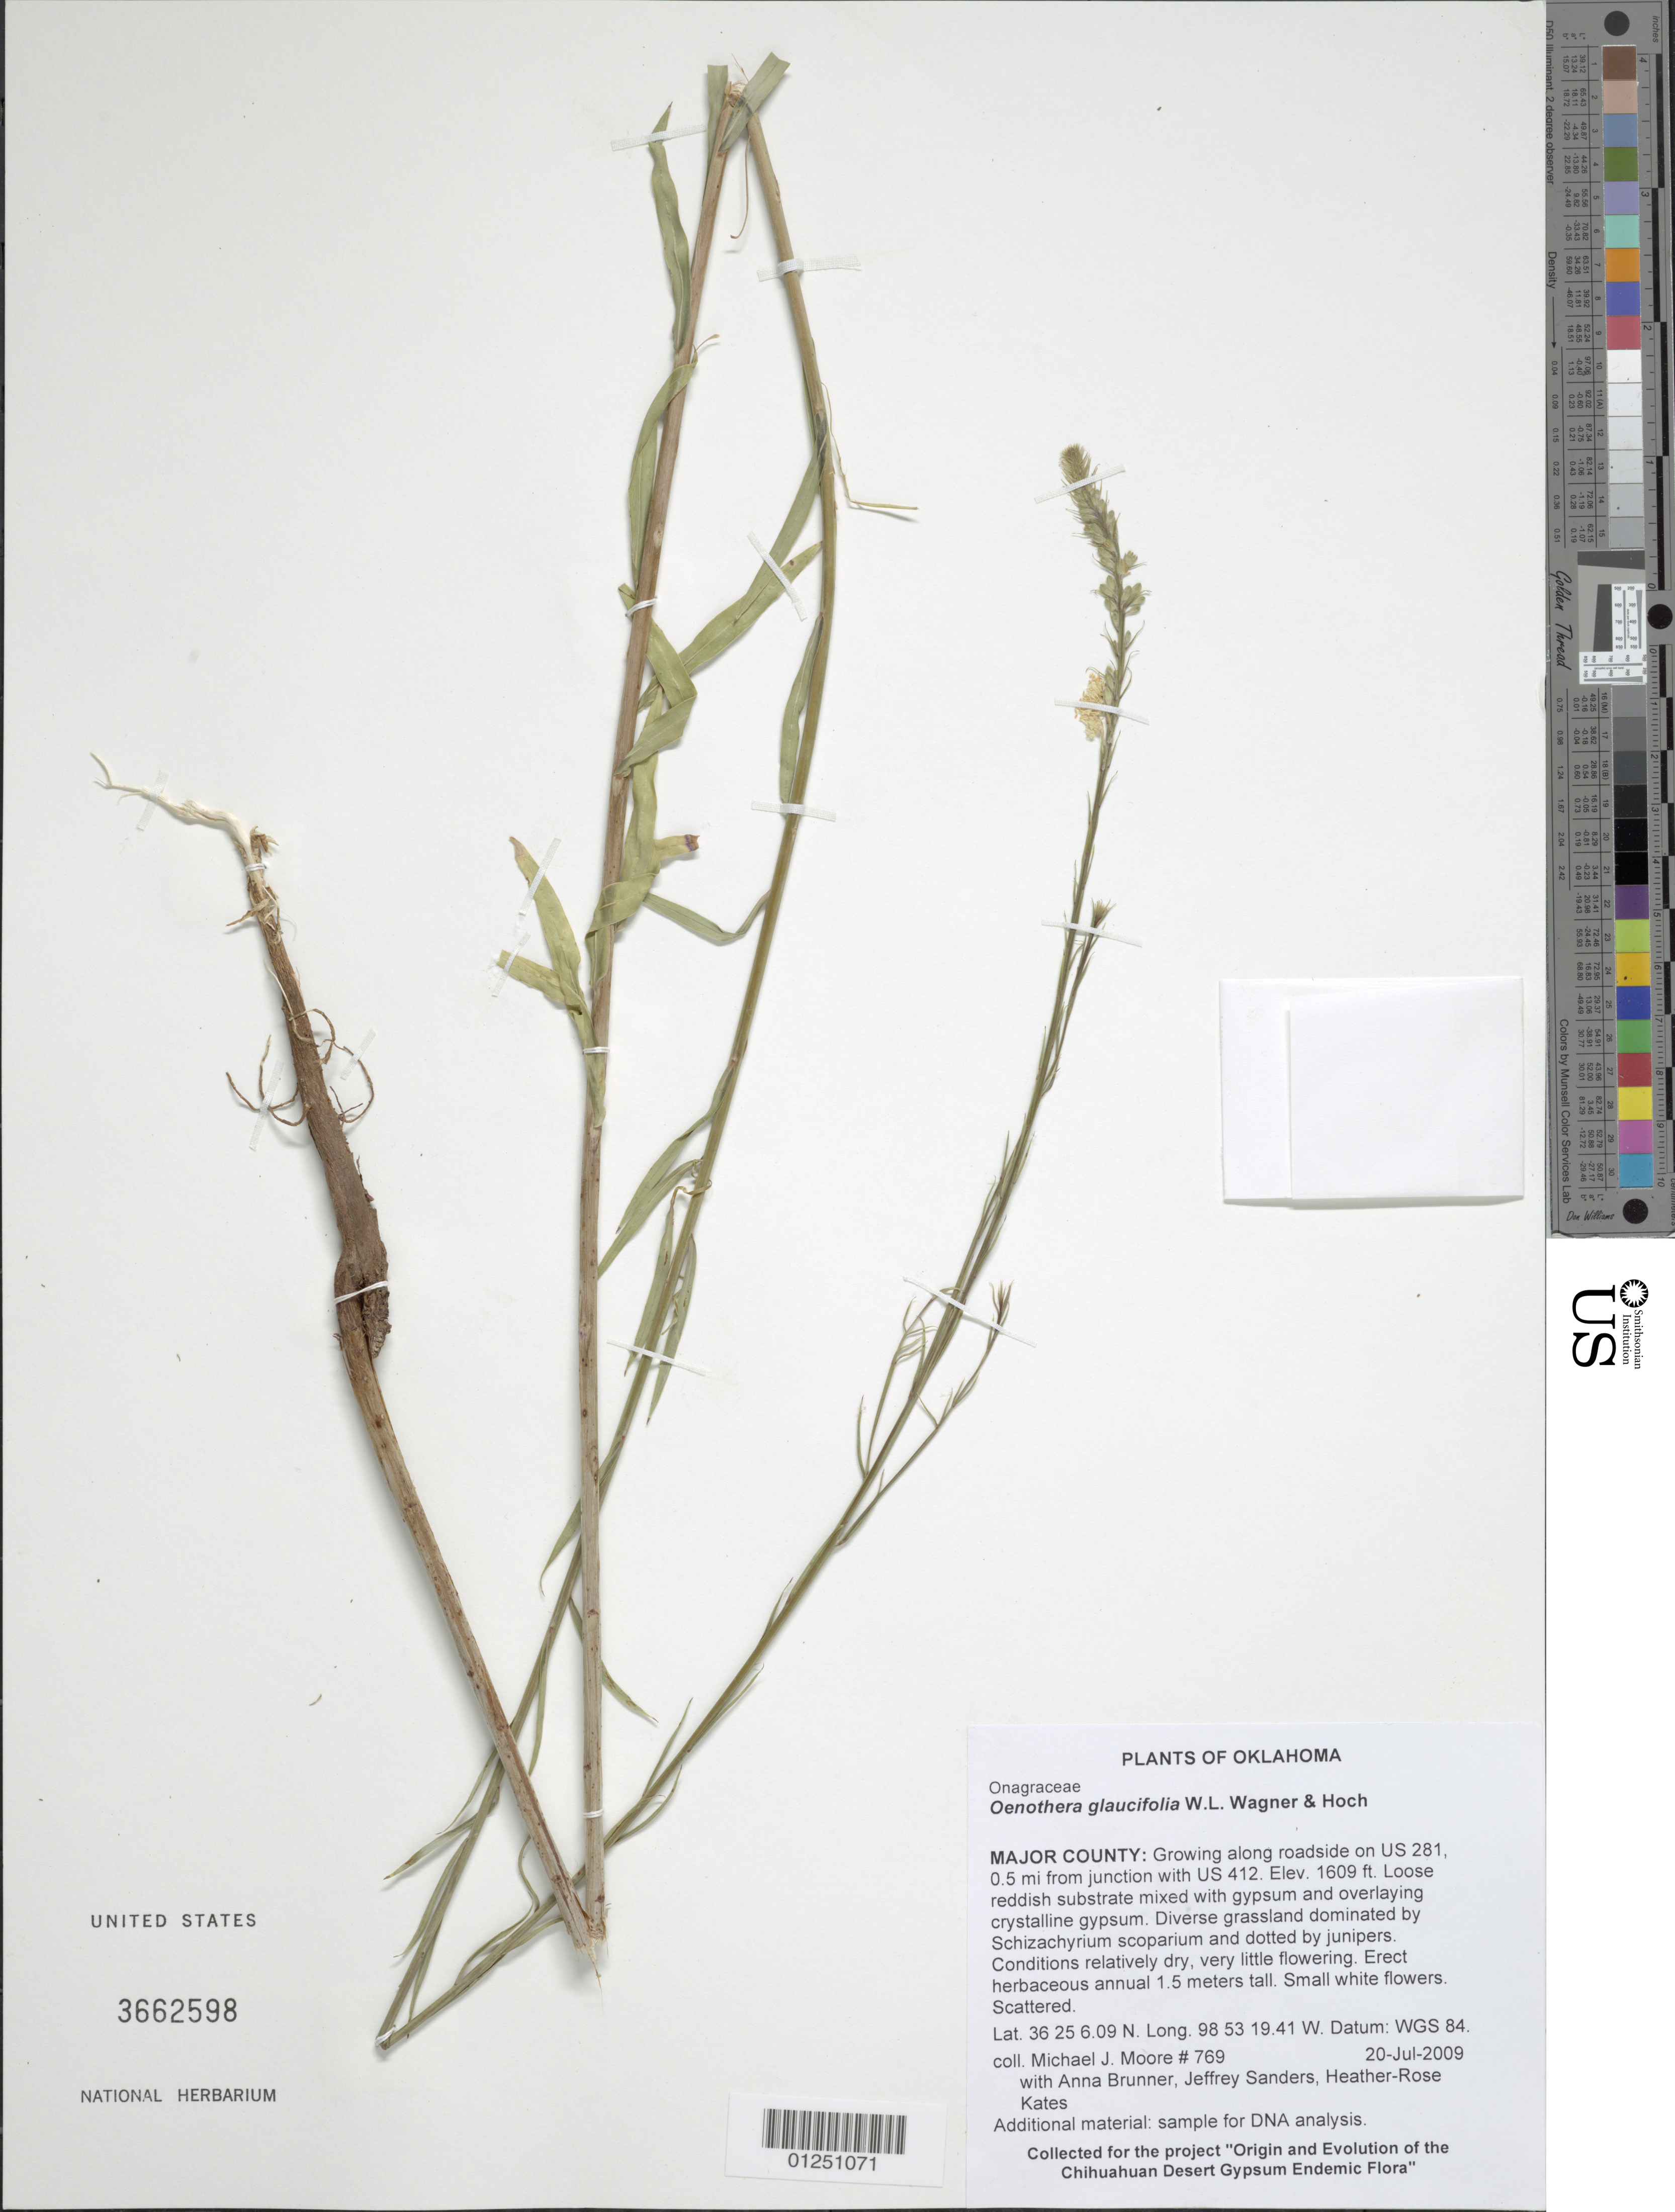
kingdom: Plantae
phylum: Tracheophyta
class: Magnoliopsida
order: Myrtales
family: Onagraceae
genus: Oenothera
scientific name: Oenothera glaucifolia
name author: W.L. Wagner & Hoch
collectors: M. J. Moore, A. Brunner, J. Sanders & H.-R. Kates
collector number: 769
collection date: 2005-07-19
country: United States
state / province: Oklahoma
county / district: Major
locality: Growing along roadside on US 281, 0.5 mi from junction with US 412.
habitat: Loose reddish substrate mixed with gypsum and overlaying crystalline gypsum. Diverse grassland dominated by Schizachyrium scoparium and dotted by junipers. Conditions relatively dry, very little flowering.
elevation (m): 490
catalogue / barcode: US 3662598